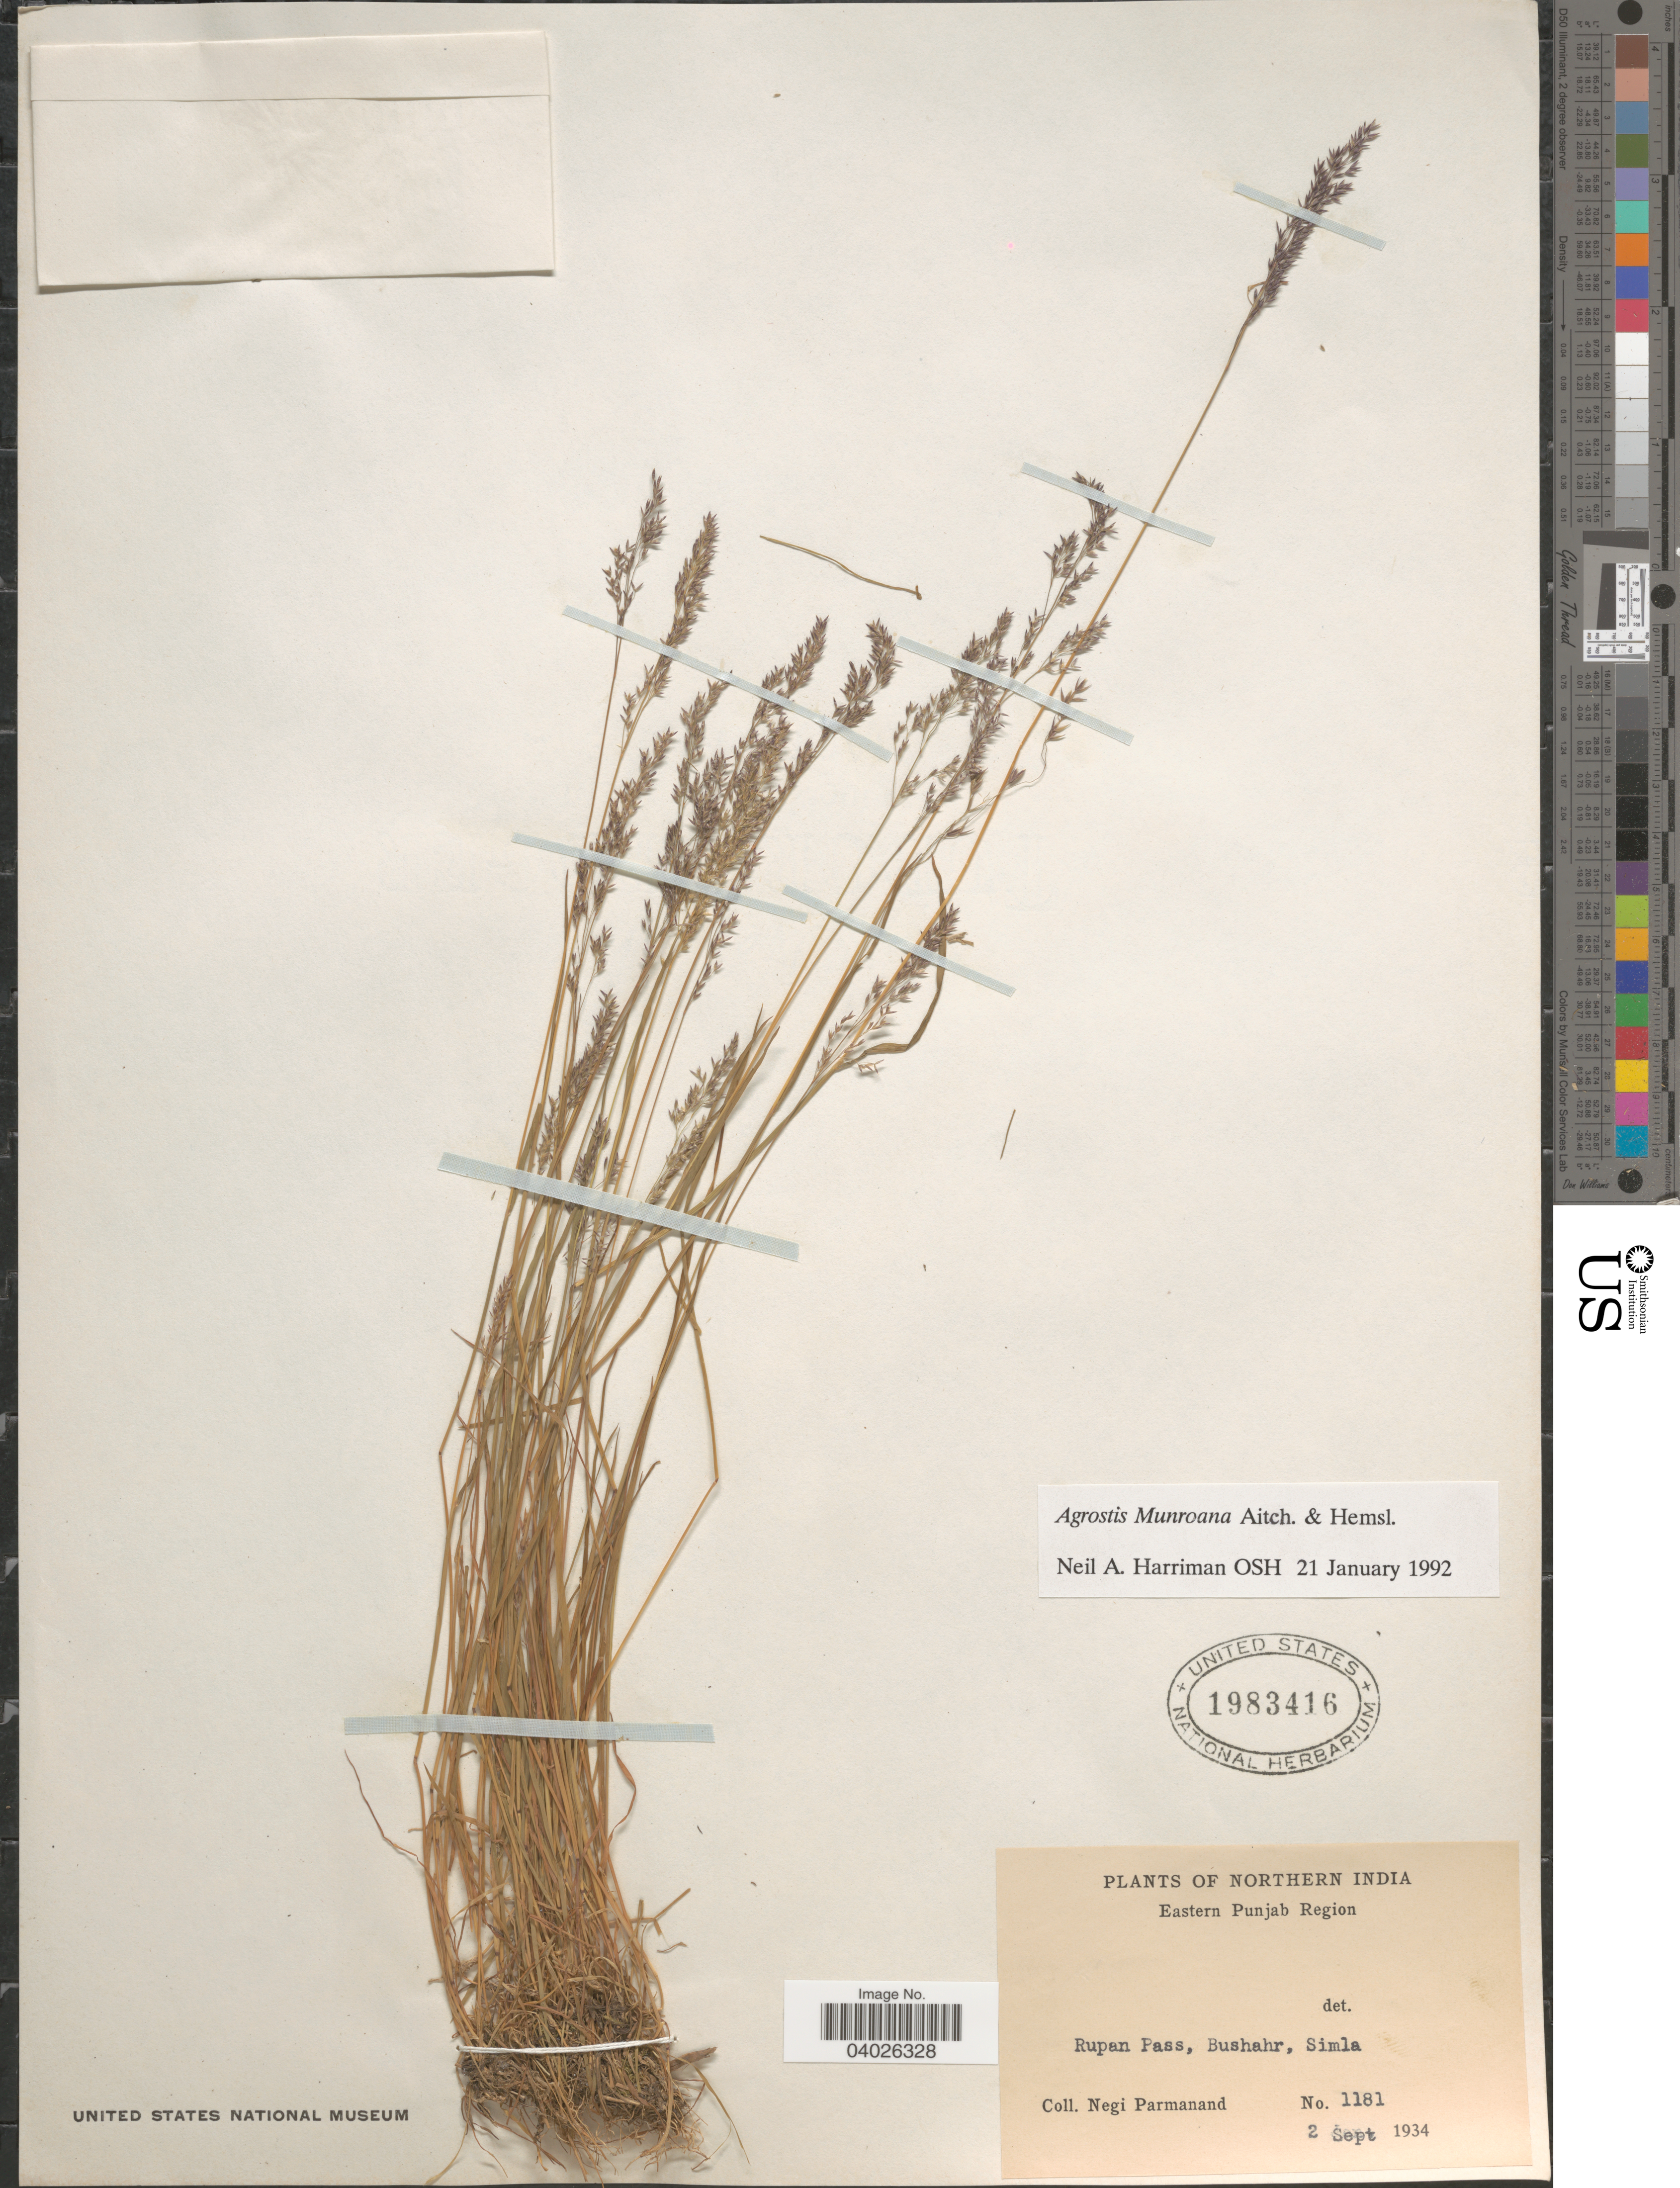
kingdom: Plantae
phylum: Tracheophyta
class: Liliopsida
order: Poales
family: Poaceae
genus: Agrostis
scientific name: Agrostis munroana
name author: Aitch. & Hemsl.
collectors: N. Parmanand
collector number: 1181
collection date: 1934-09-02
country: India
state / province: Himachal Pradesh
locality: Northern India. Eastern Punjab Region. Rupan Pass, Bushahr, Simla.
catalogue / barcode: US 1983416